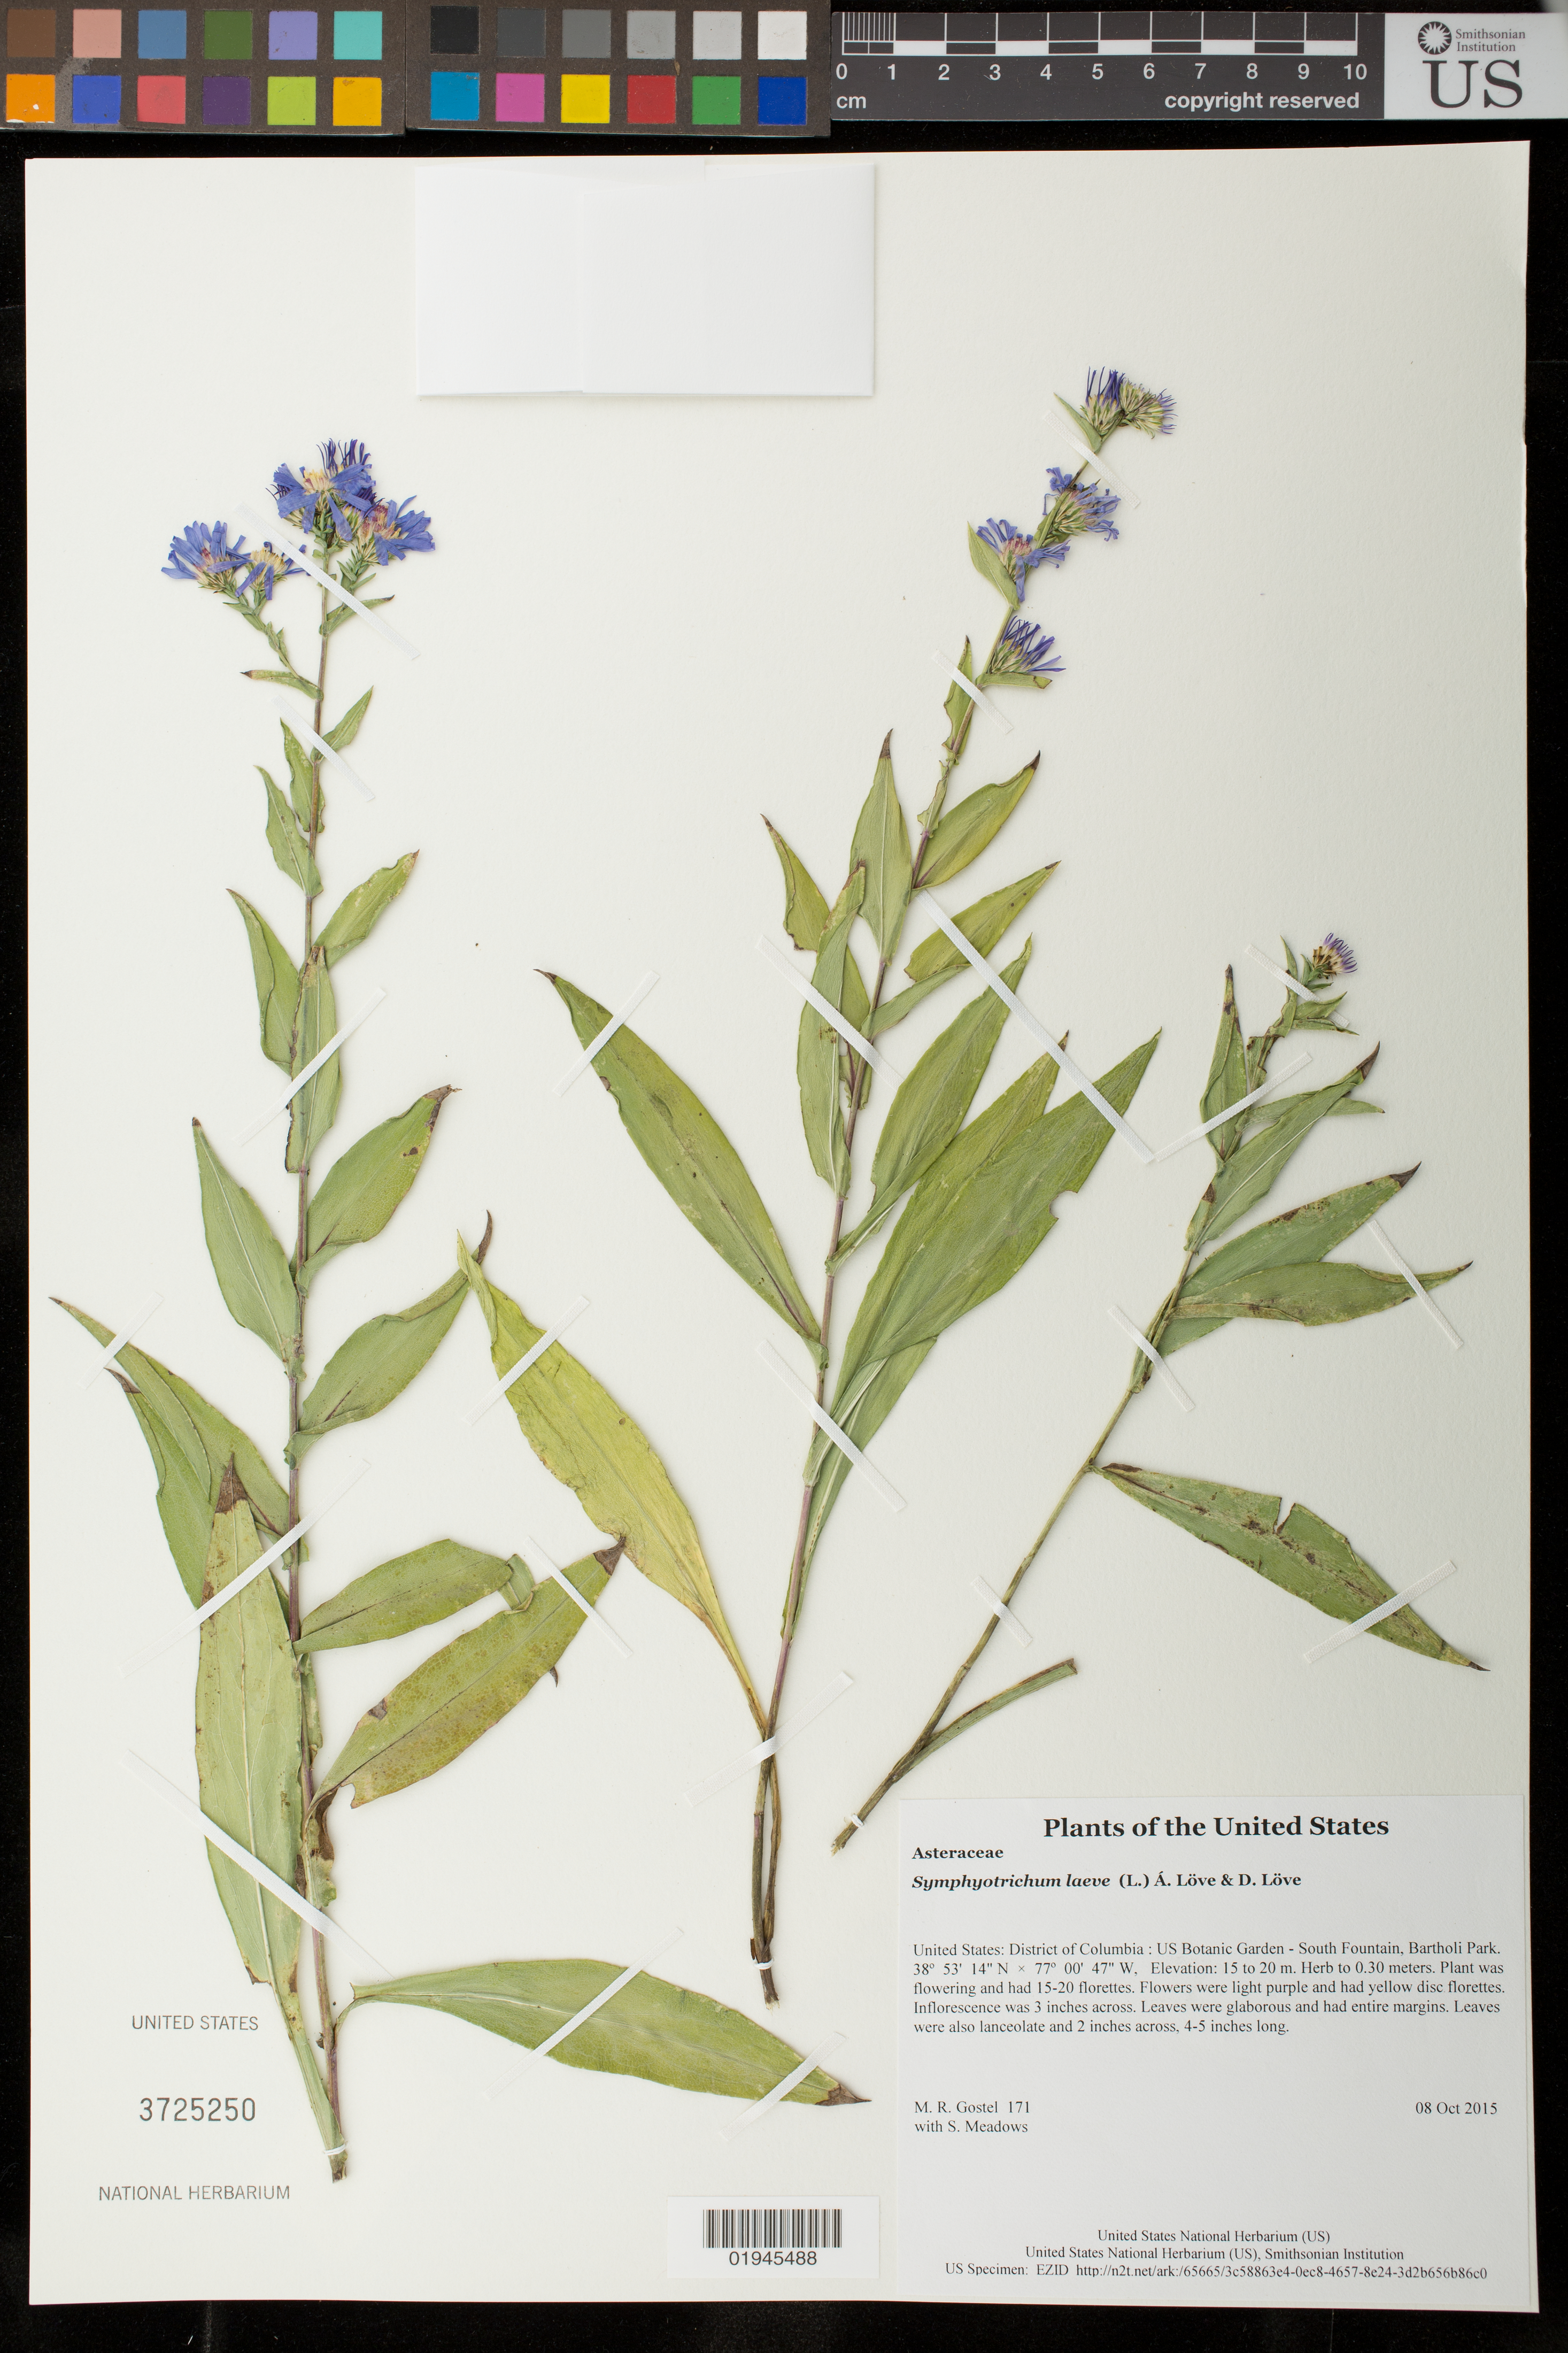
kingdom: Plantae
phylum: Tracheophyta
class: Magnoliopsida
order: Asterales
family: Asteraceae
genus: Symphyotrichum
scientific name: Symphyotrichum laeve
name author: (L.) Á. Löve & D. Löve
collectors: M. R. Gostel & S. Meadows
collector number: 171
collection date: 2015-10-08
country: United States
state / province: District of Columbia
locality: US Botanic Garden - South Fountain, Bartholi Park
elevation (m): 15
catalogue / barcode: US 3725250